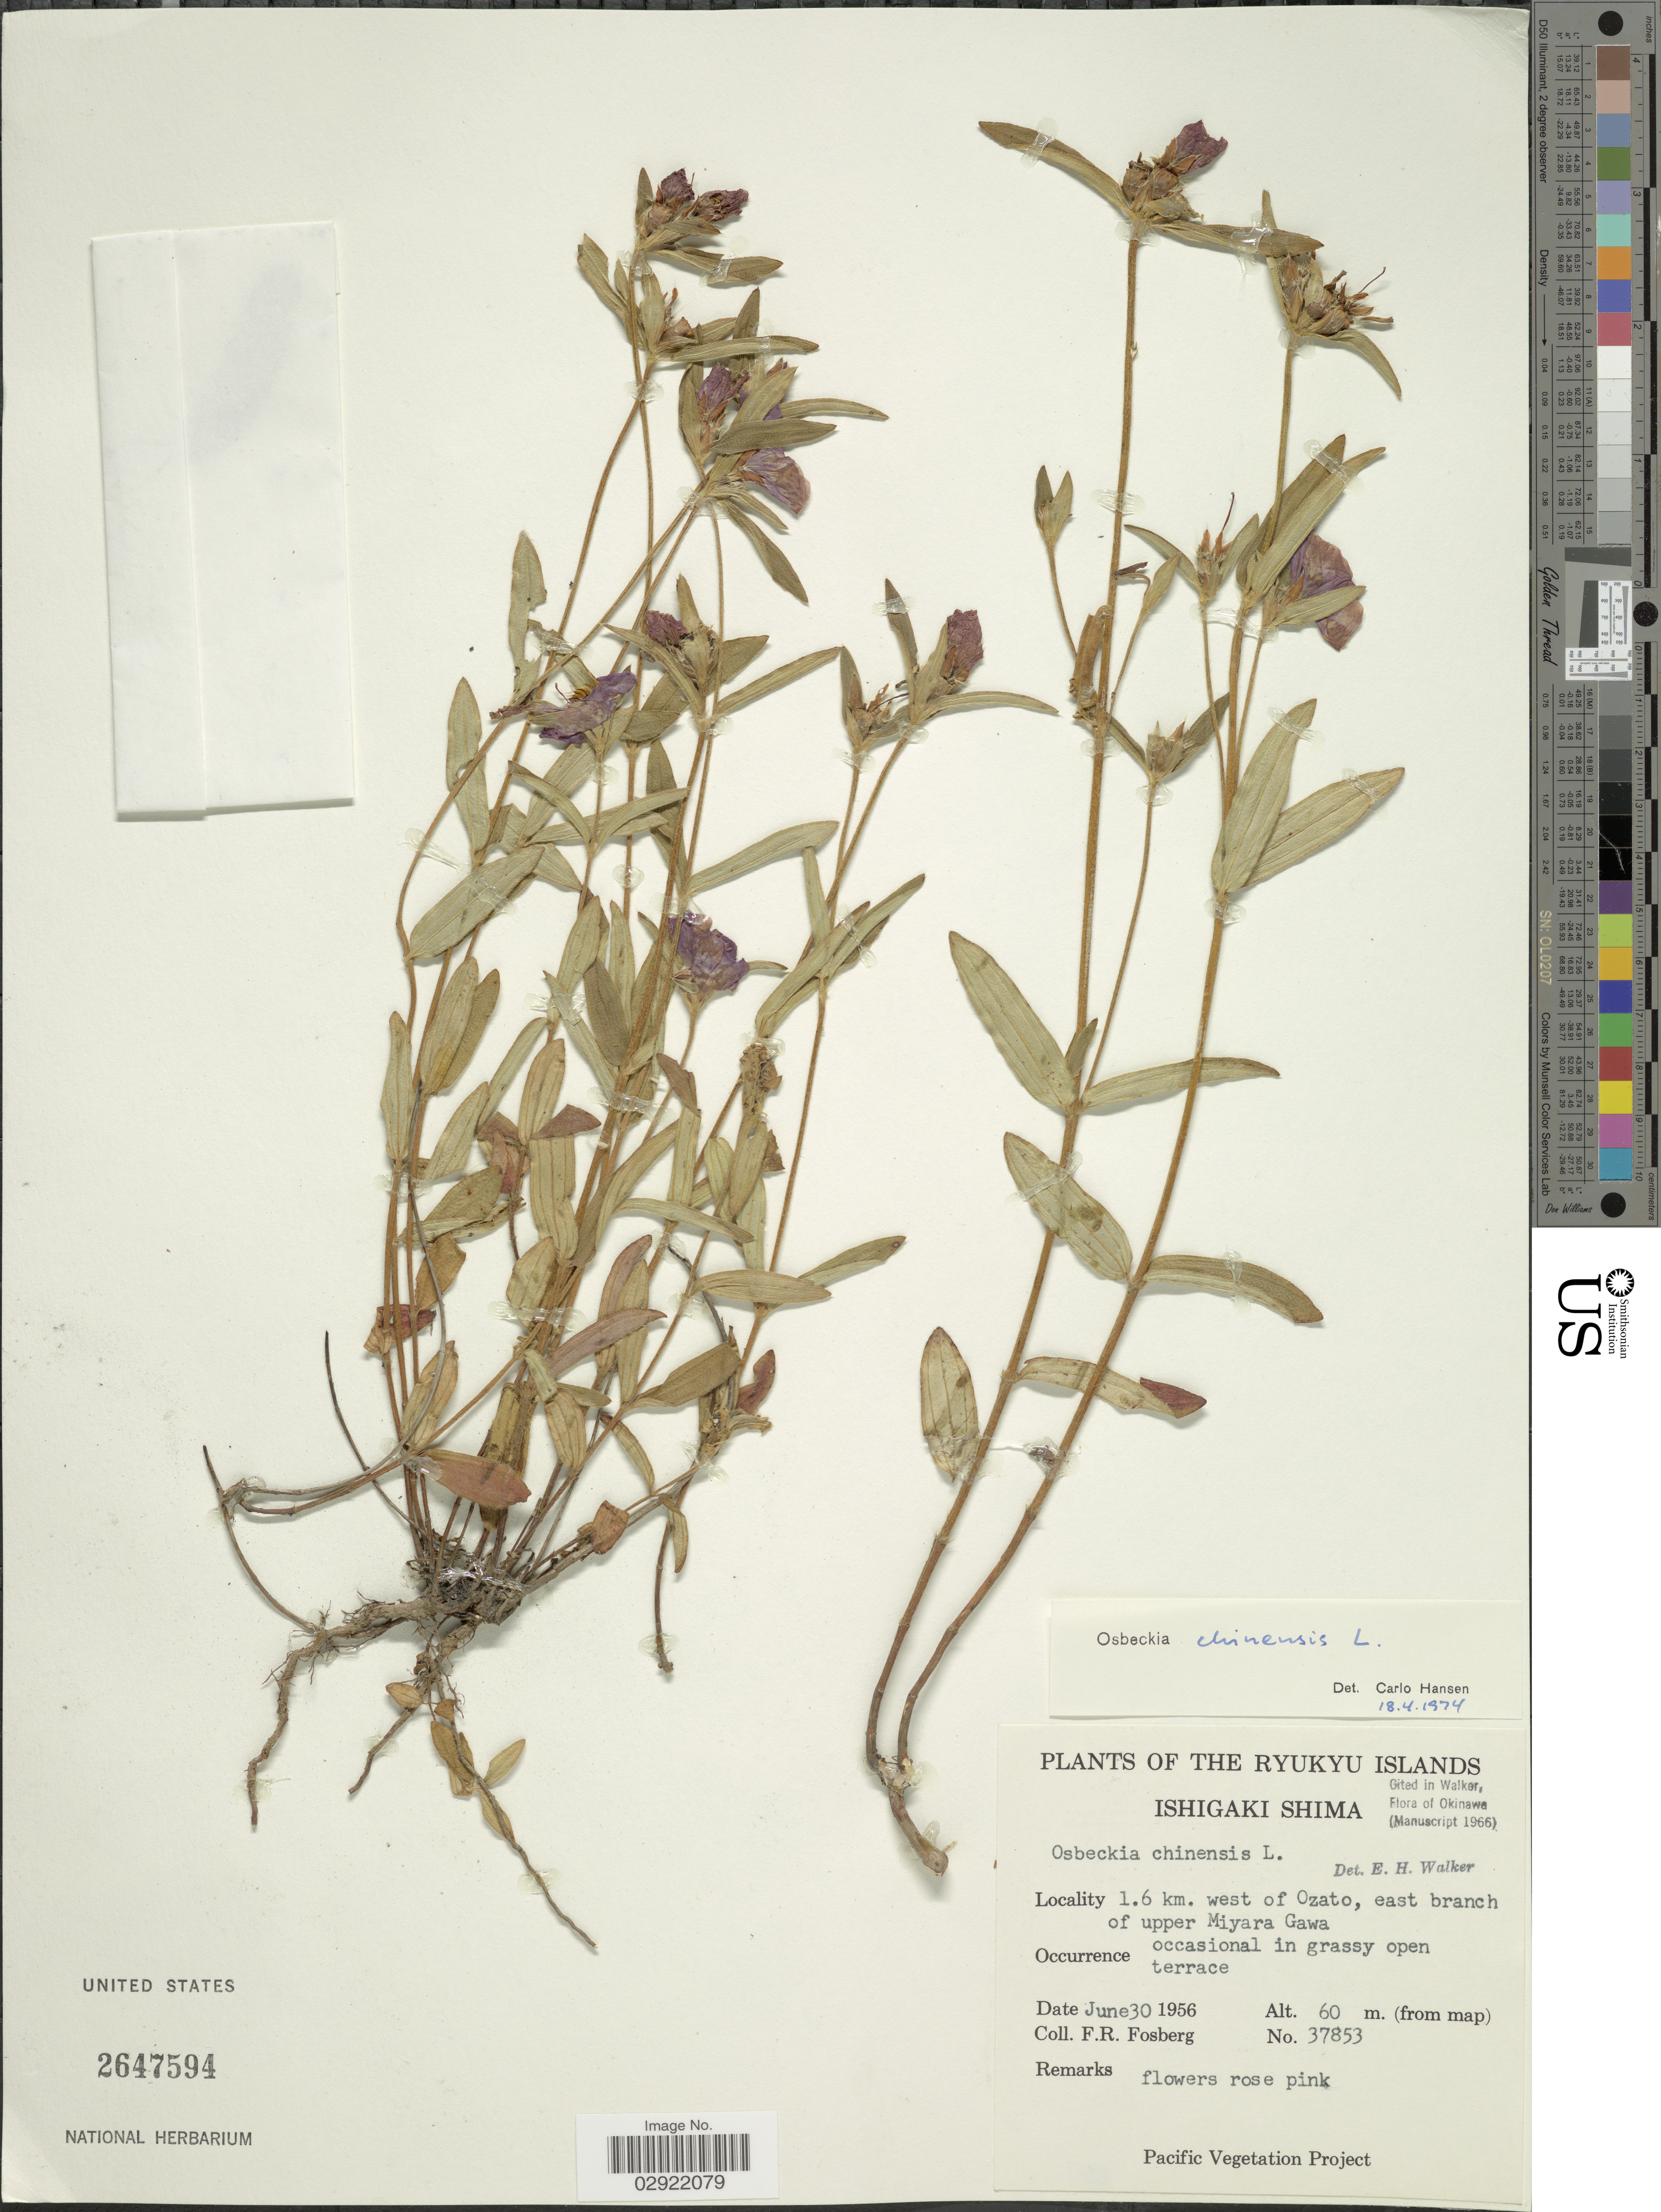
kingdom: Plantae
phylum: Tracheophyta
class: Magnoliopsida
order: Myrtales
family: Melastomataceae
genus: Osbeckia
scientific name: Osbeckia chinensis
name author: L.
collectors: F. R. Fosberg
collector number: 37853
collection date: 1956-06-30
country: Japan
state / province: Okinawa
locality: Ryukyu Islands, Ishikagi Shima. 1.6 km. west of Ozato, east branch of upper Miyara Gawa.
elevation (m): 60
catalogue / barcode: US 2647594